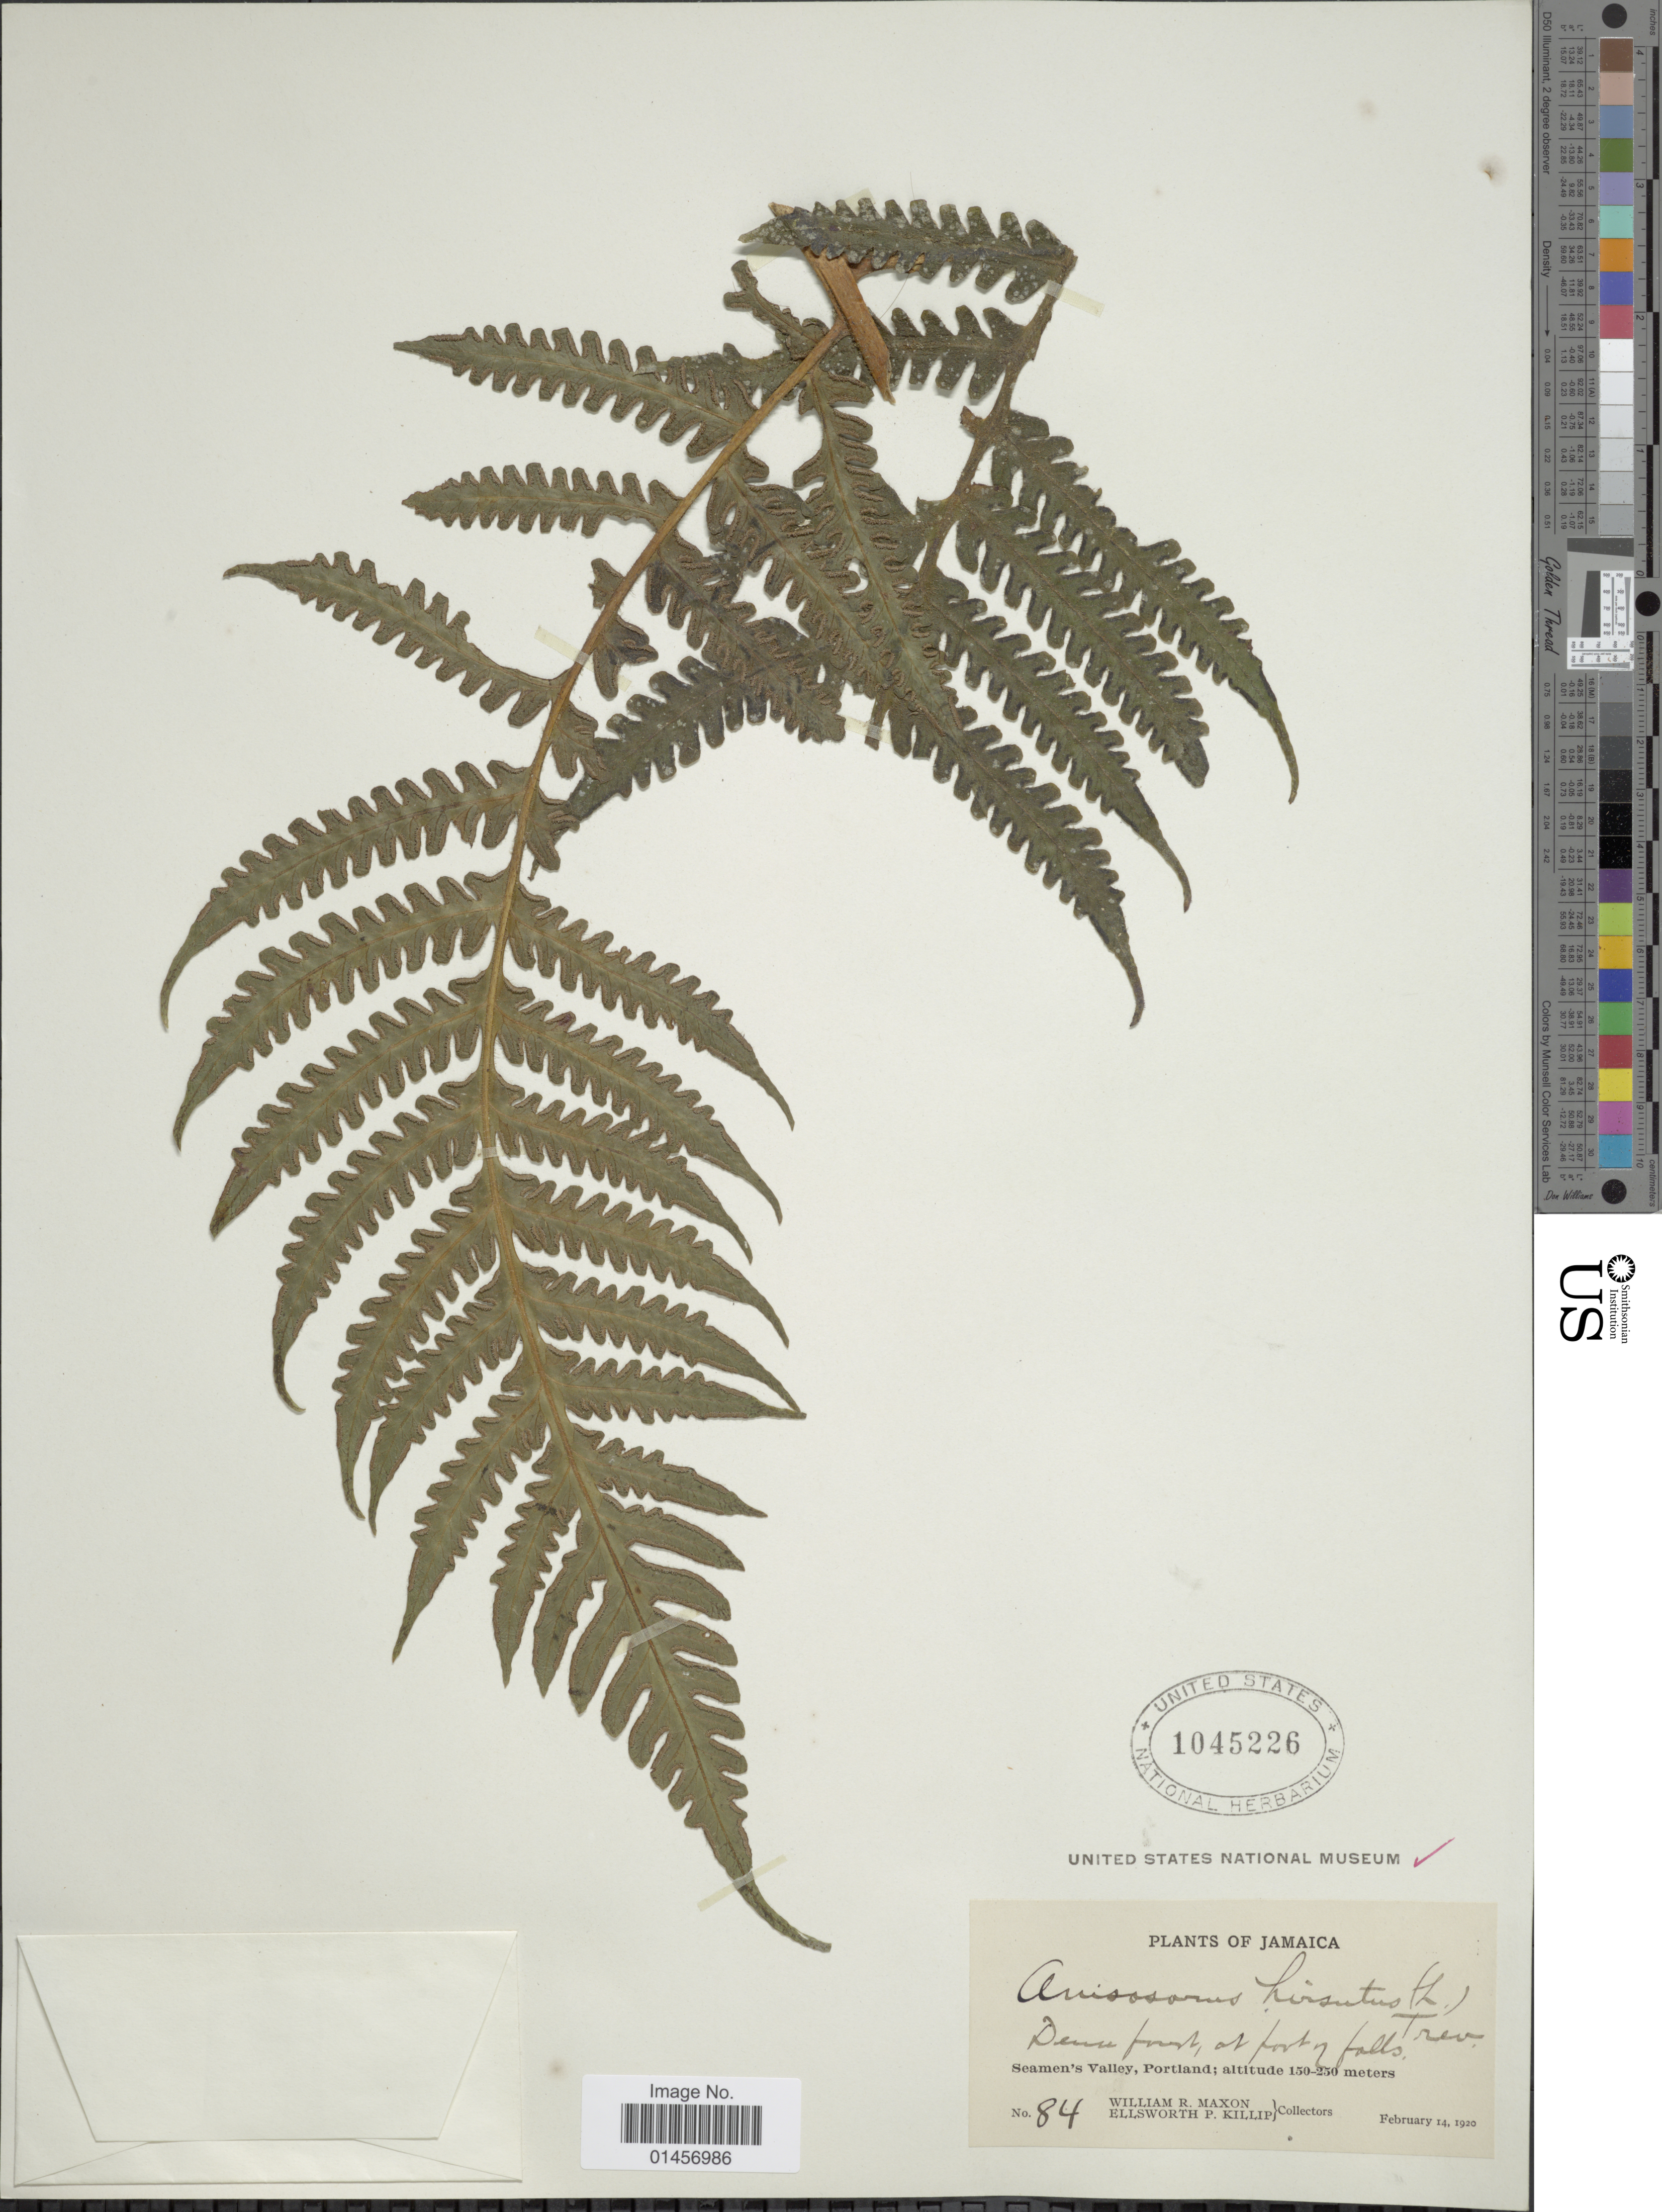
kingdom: Plantae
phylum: Tracheophyta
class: Polypodiopsida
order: Polypodiales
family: Lonchitidaceae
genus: Lonchitis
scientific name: Lonchitis hirsuta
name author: L.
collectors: W. R. Maxon & E. P. Killip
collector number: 84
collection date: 1920-02-14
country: Jamaica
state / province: Portland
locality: Jamaica, Seamen's Valley, Portland.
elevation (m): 150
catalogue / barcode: US 1045226